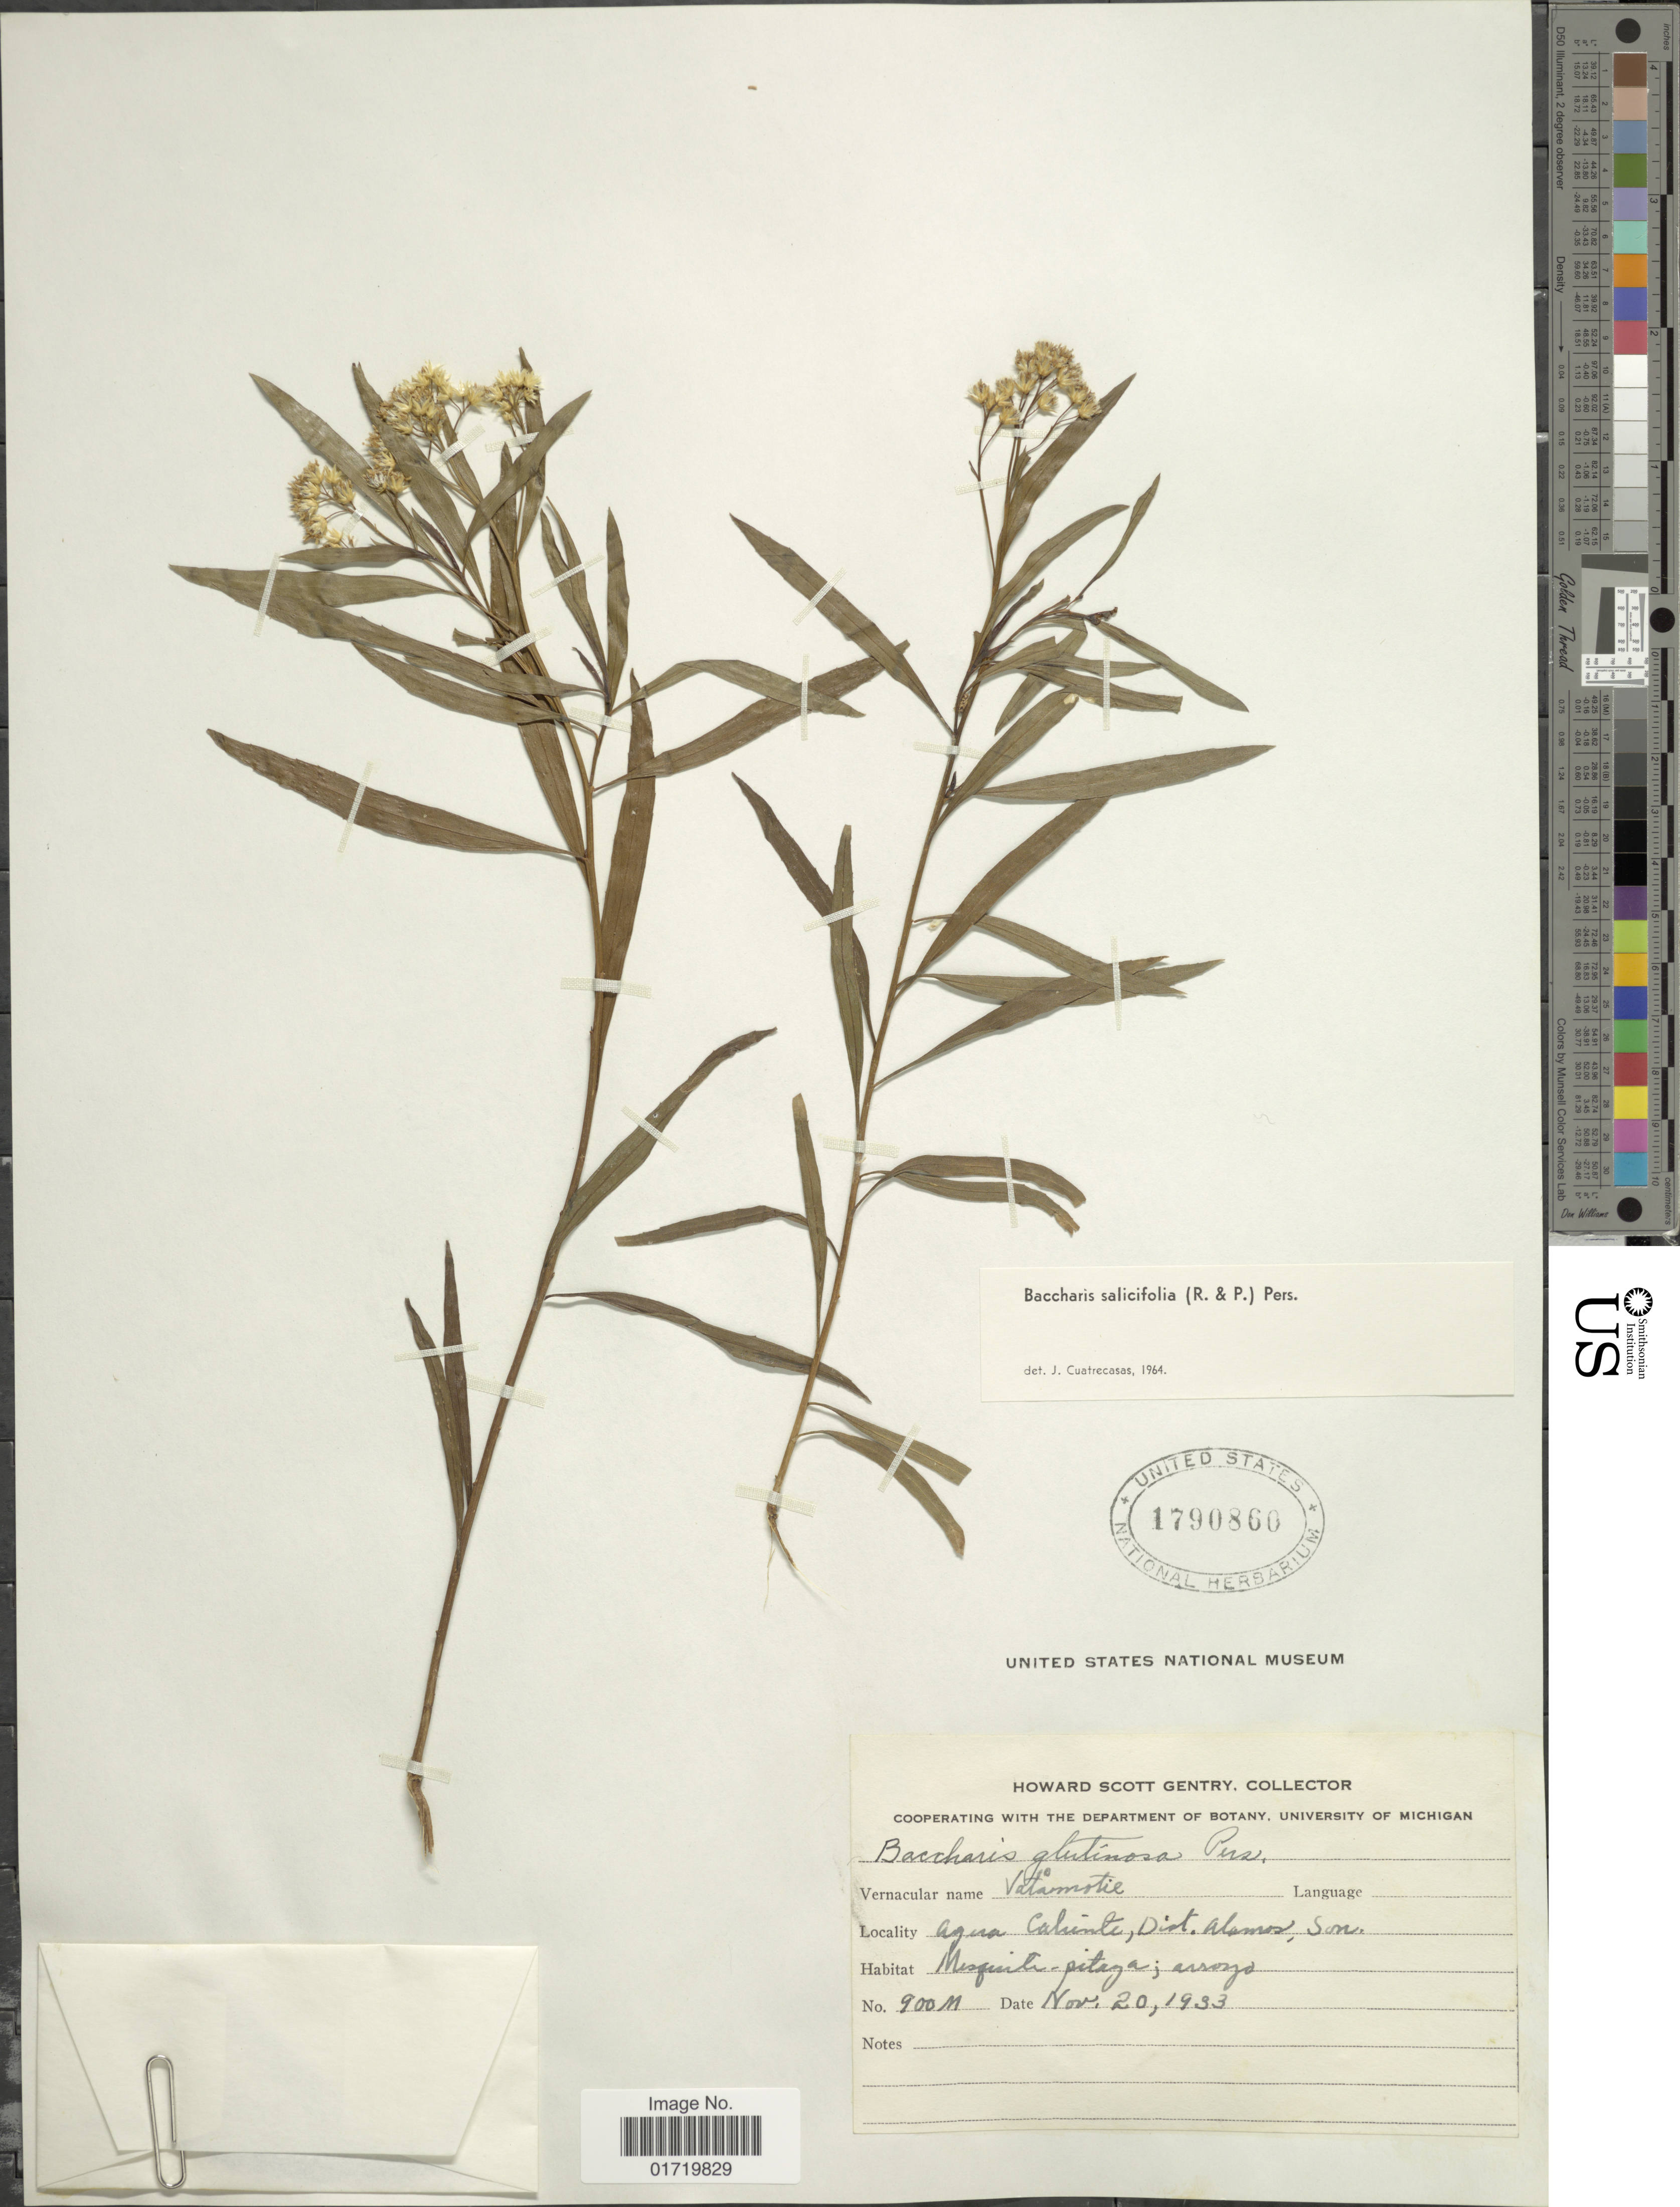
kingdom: Plantae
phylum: Tracheophyta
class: Magnoliopsida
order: Asterales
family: Asteraceae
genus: Baccharis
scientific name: Baccharis salicifolia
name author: (Ruiz & Pav.) Pers.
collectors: H. S. Gentry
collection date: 1933-11-20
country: Mexico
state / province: Sonora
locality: Agua Caliente, Dist. Alamos, Son.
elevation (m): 900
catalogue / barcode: US 1790860